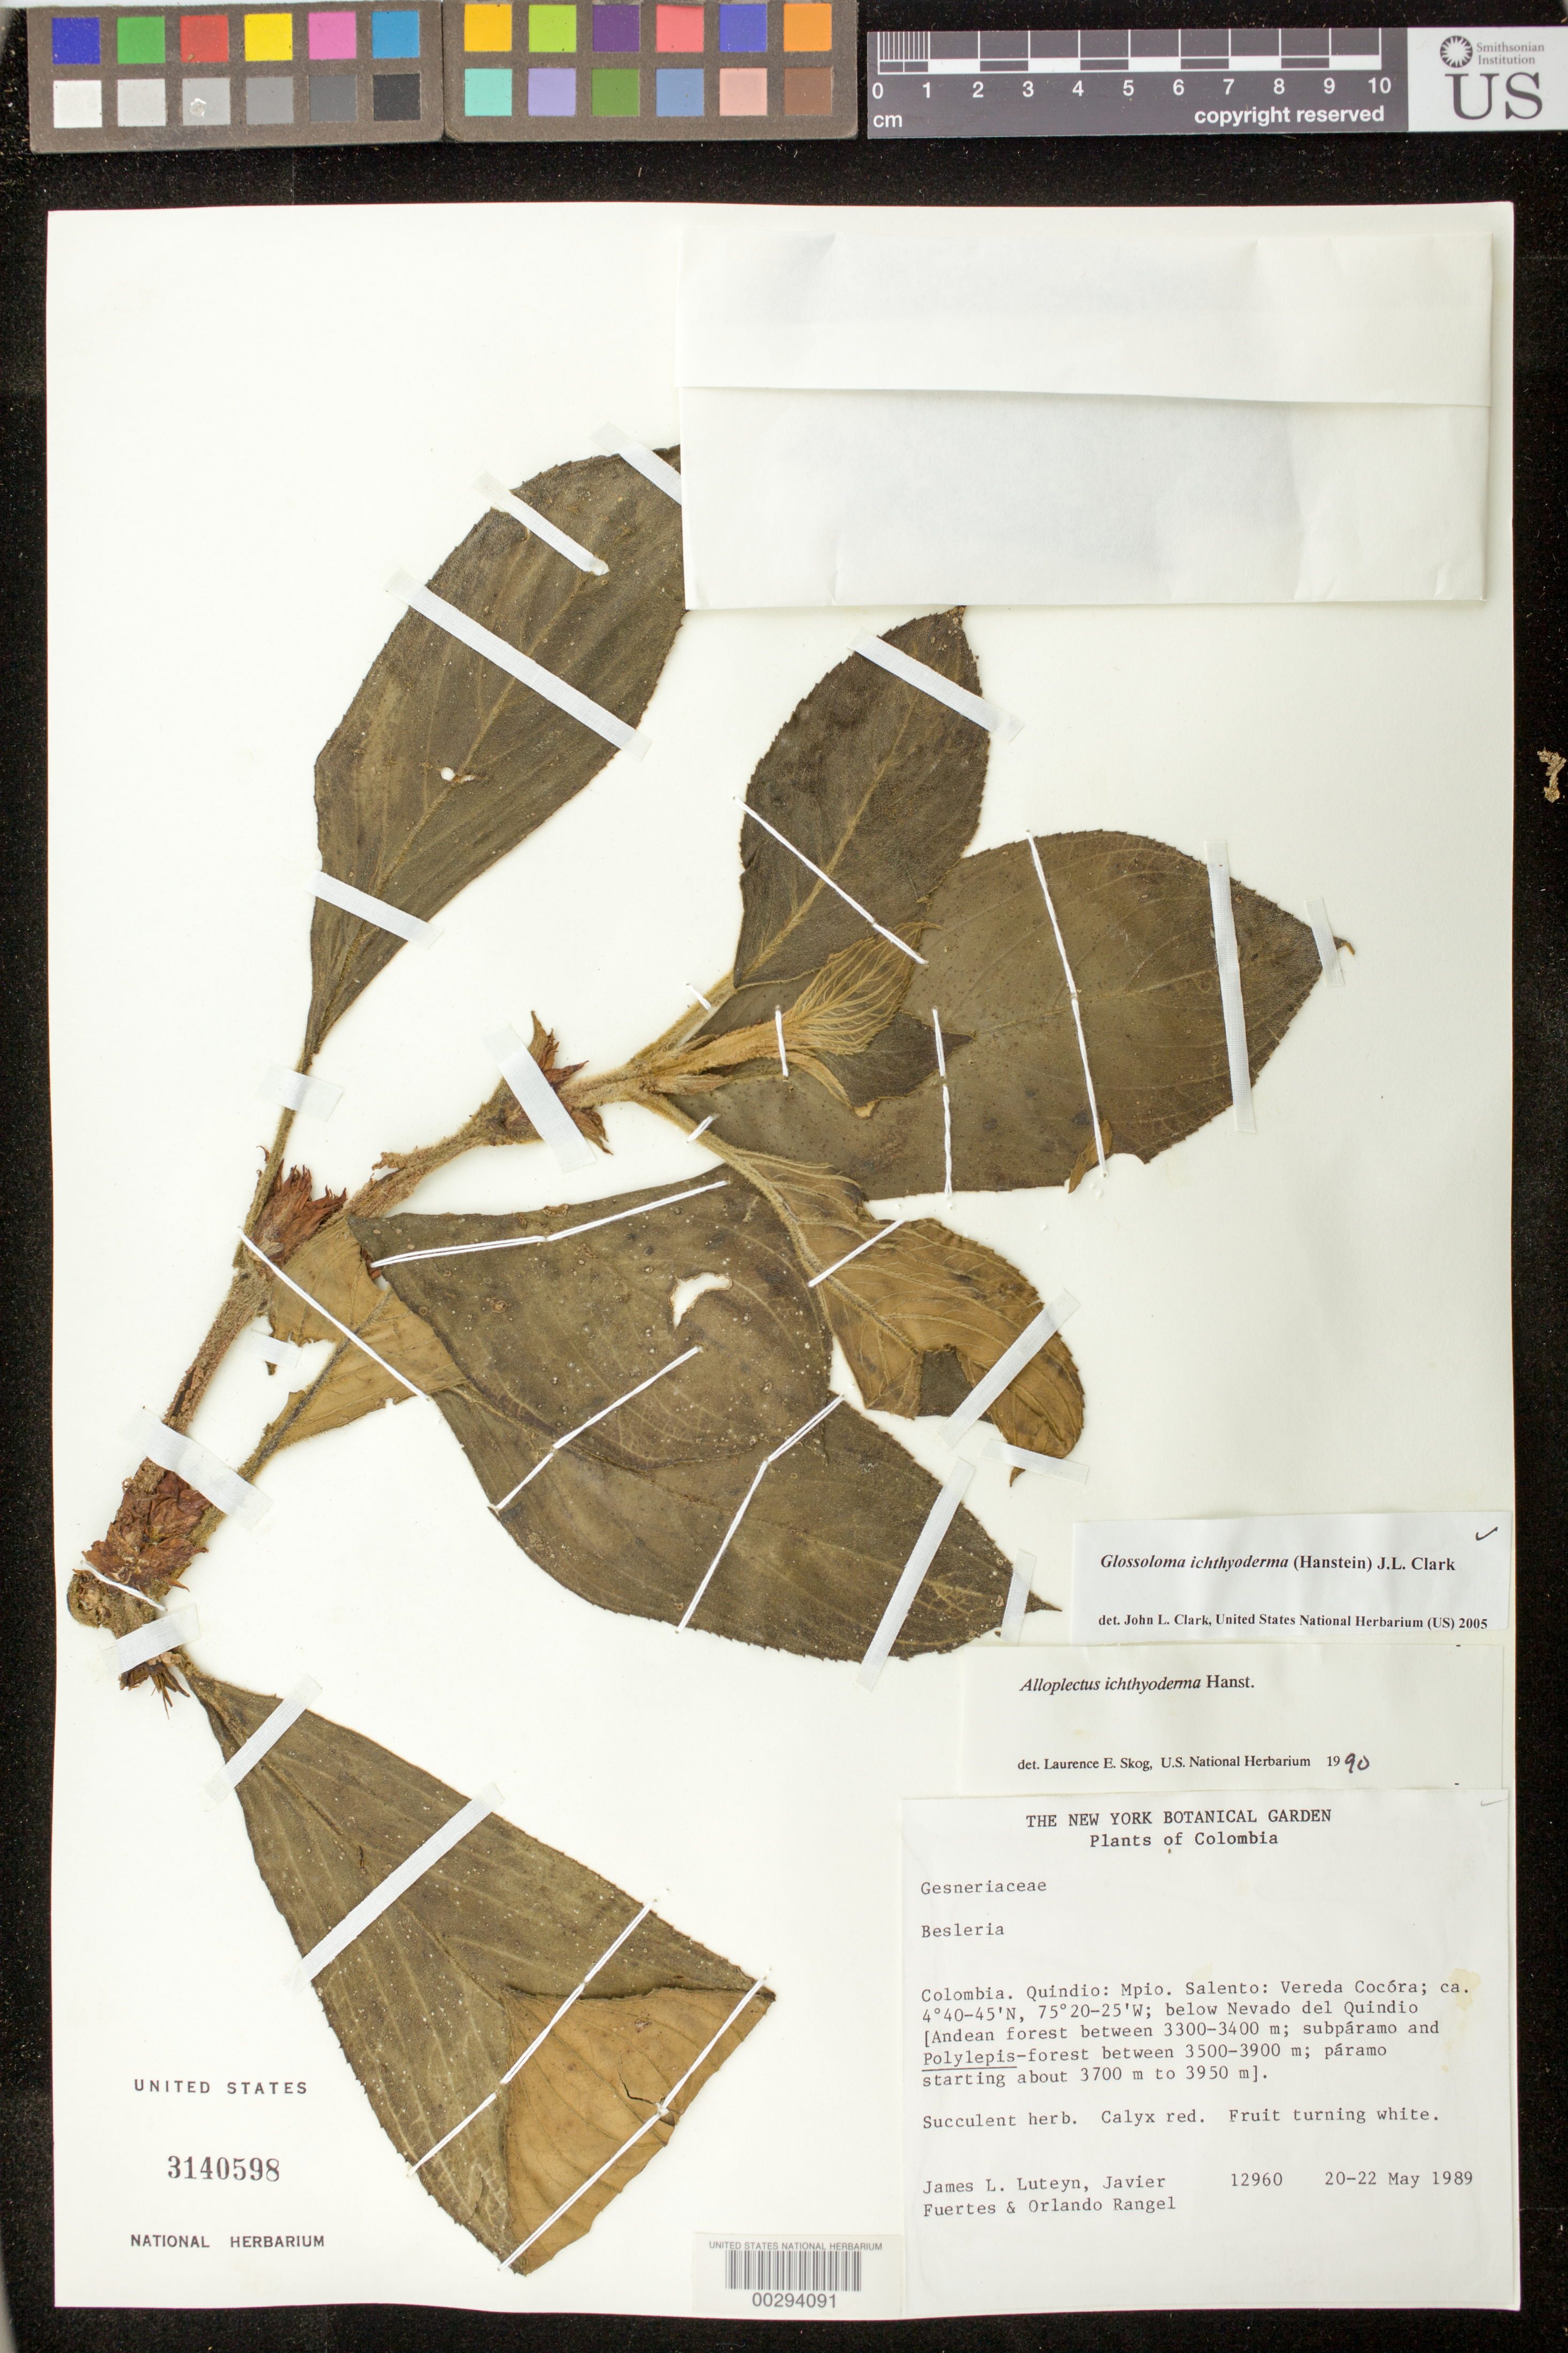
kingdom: Plantae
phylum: Tracheophyta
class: Magnoliopsida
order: Lamiales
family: Gesneriaceae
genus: Glossoloma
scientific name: Glossoloma ichthyoderma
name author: (Hanst.) J.L. Clark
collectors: J. L. Luteyn, J. Fuertes & J. O. Rangel Ch.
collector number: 12960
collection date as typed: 20-22 May 1989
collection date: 1989-05-20/1989-05-22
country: Colombia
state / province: Quindío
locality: Mun. of Salento, vereda cocora, below Nevado del Quindio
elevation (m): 3300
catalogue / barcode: US 3140598